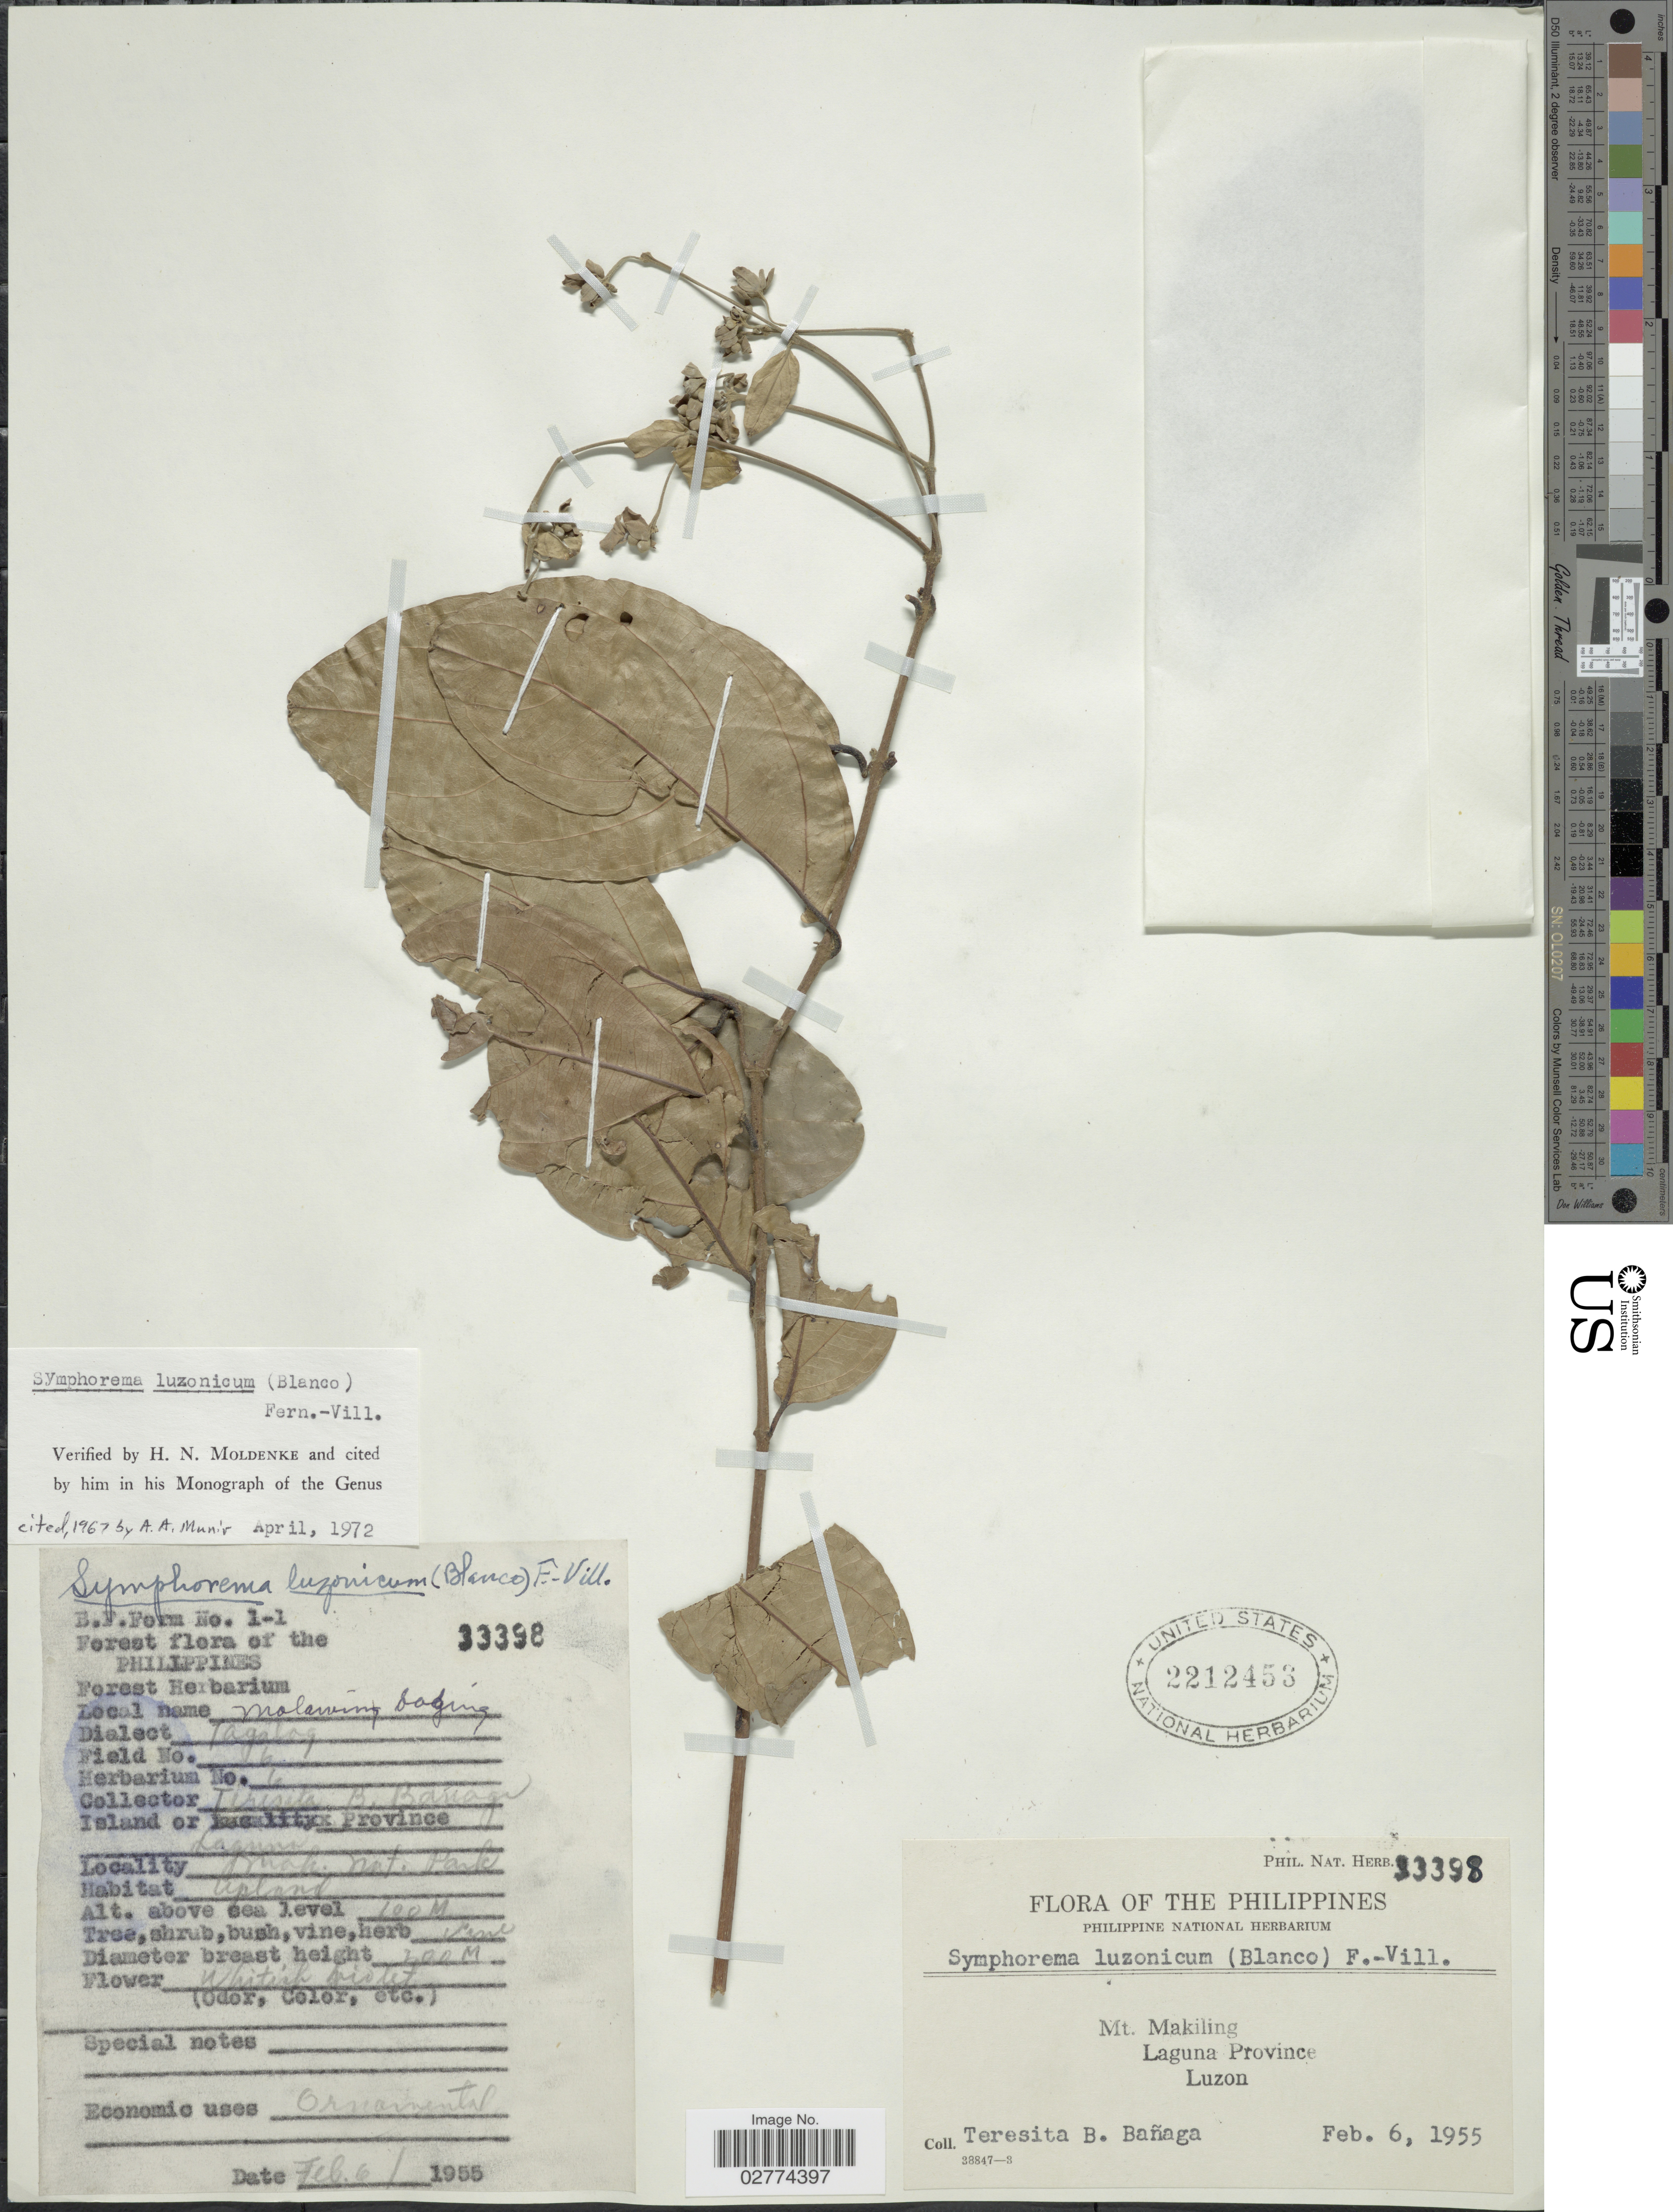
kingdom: Plantae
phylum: Tracheophyta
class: Magnoliopsida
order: Lamiales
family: Lamiaceae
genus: Symphorema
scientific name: Symphorema luzonicum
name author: (Blanco) Fern.-Vill.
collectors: T. Banaga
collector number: Phil.Nat.Herb.33398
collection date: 1955-02-06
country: Philippines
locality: Mt. Makiling, Laguna Province, Luzon.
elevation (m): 100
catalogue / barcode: US 2212453